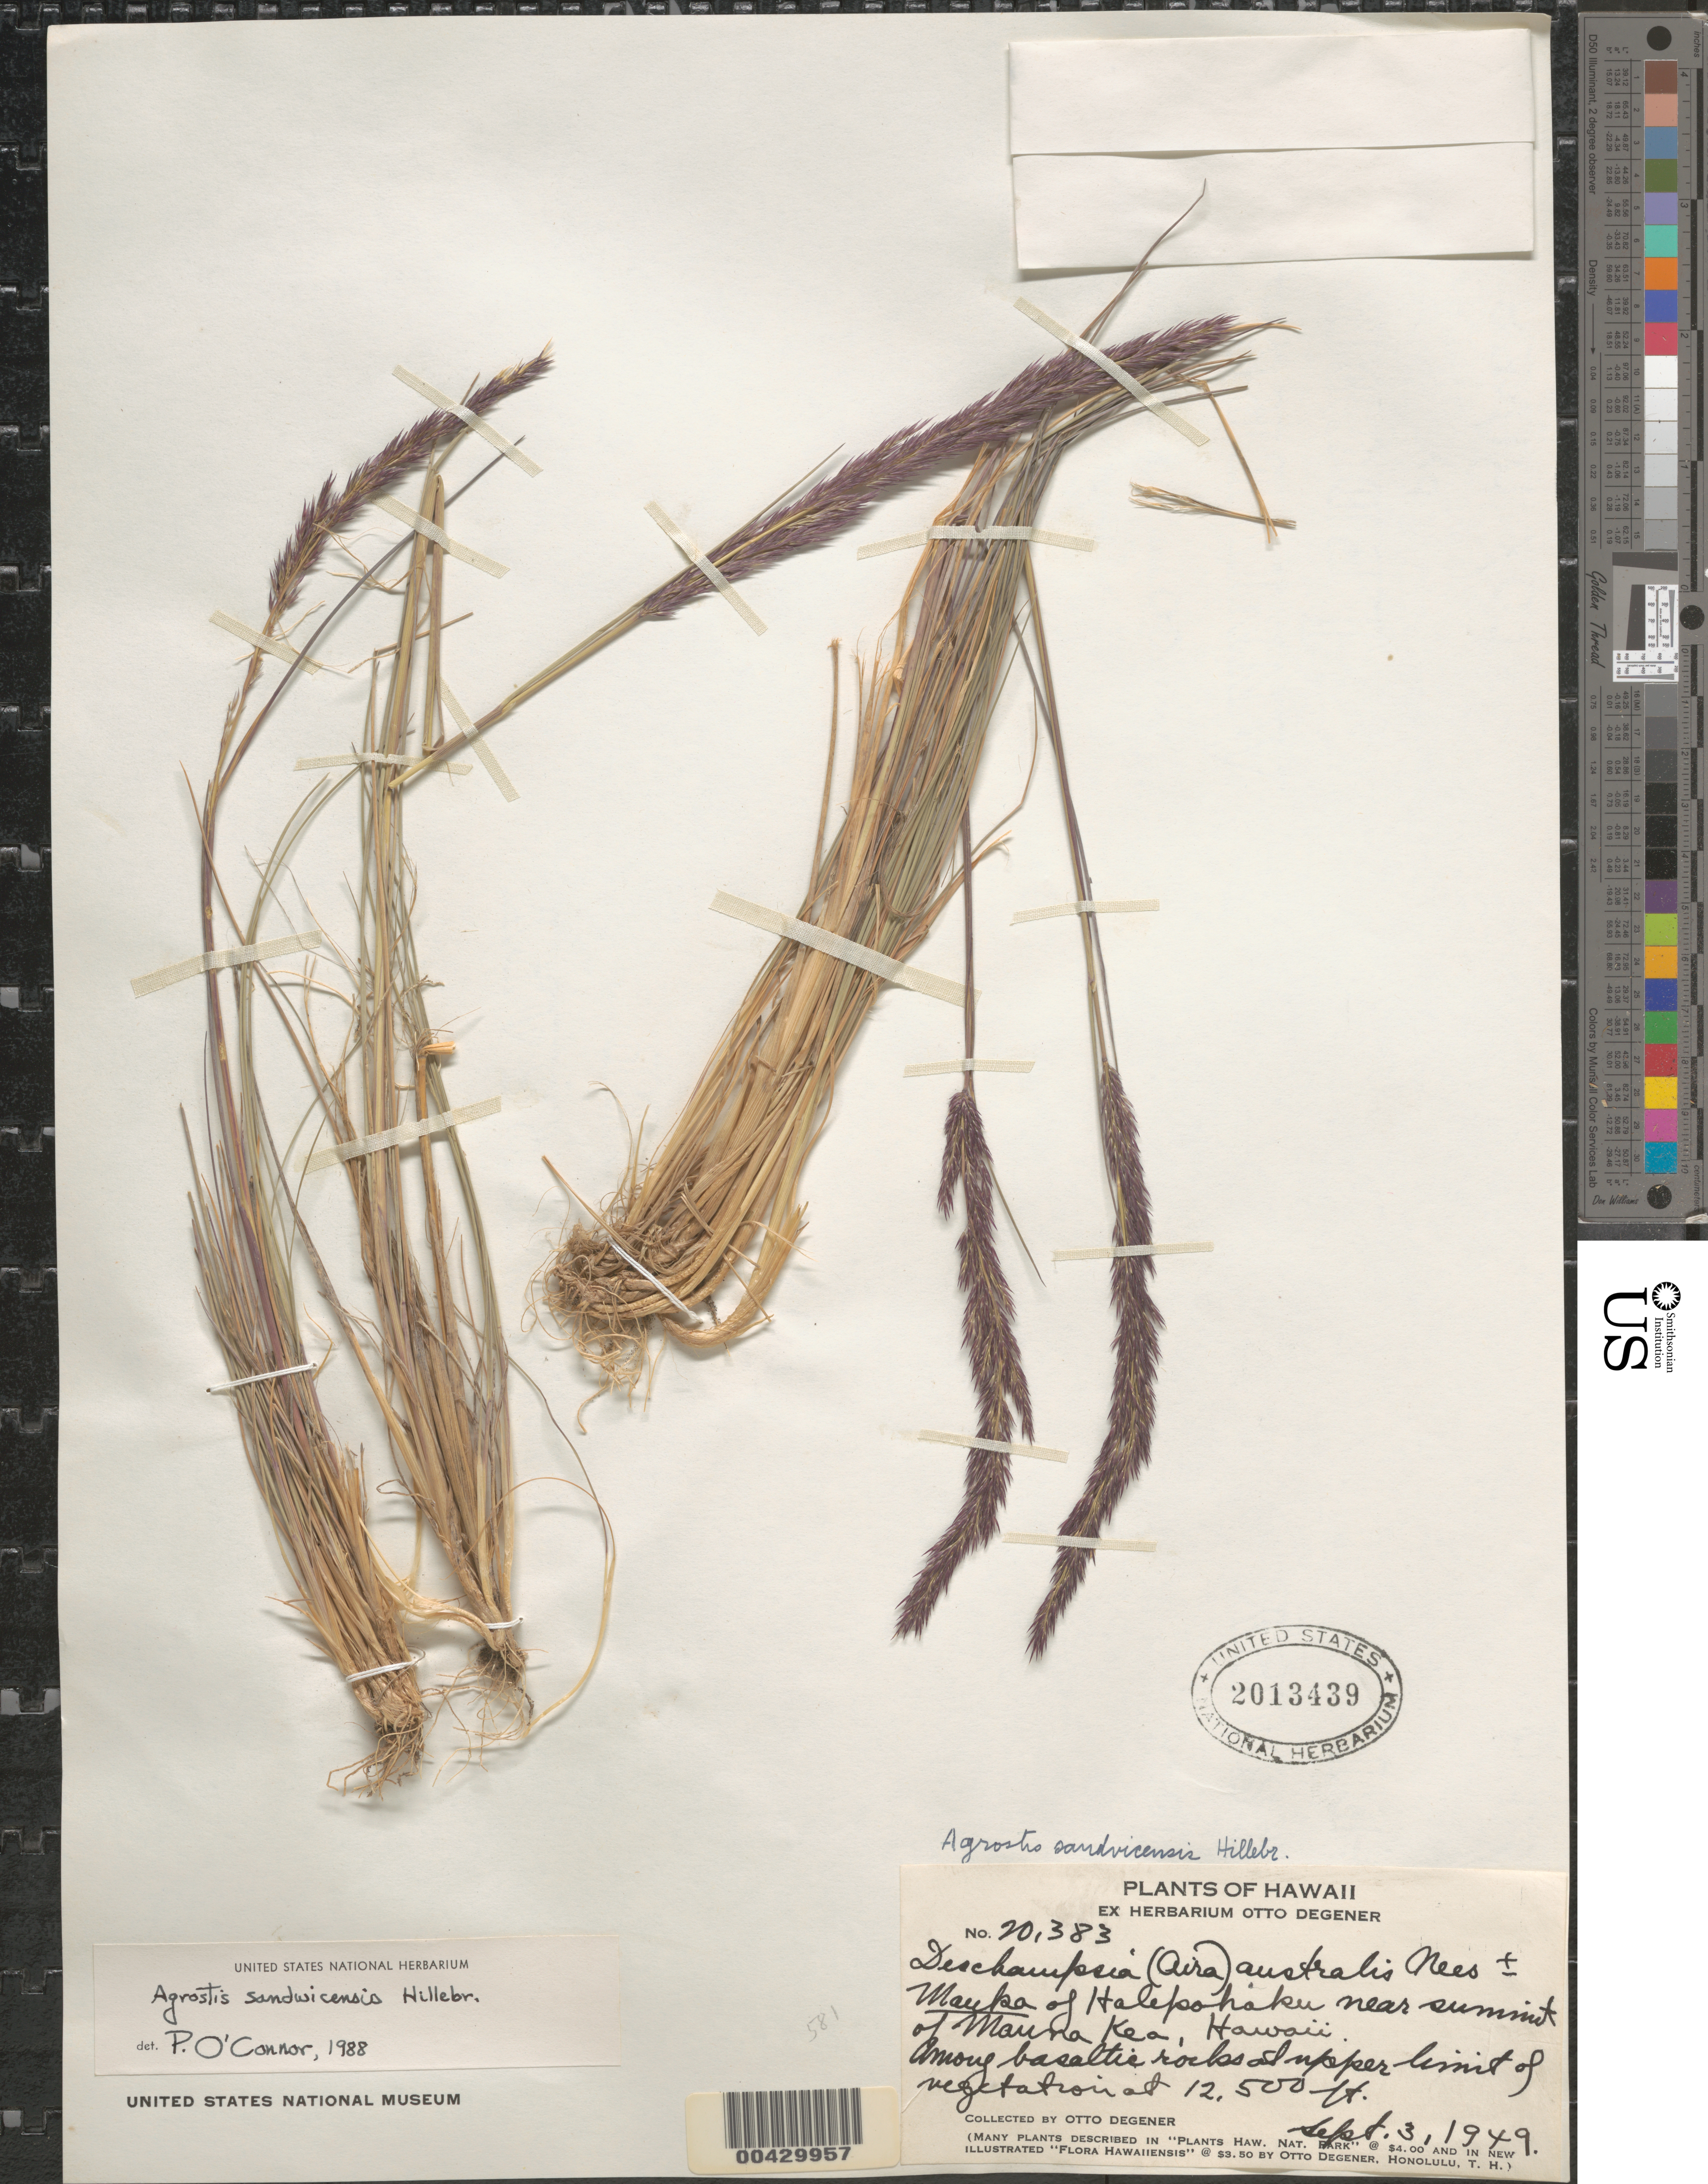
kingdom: Plantae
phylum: Tracheophyta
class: Liliopsida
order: Poales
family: Poaceae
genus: Agrostis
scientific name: Agrostis sandwicensis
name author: Hillebr.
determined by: O'Connor, P. O.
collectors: O. Degener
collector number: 20383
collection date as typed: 3 Sep 1949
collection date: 1949-09-03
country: United States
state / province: Hawaii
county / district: Hawaii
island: Hawaii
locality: mauka of Halepohaku near summit of Mauna Kea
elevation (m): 3810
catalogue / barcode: US 2013439